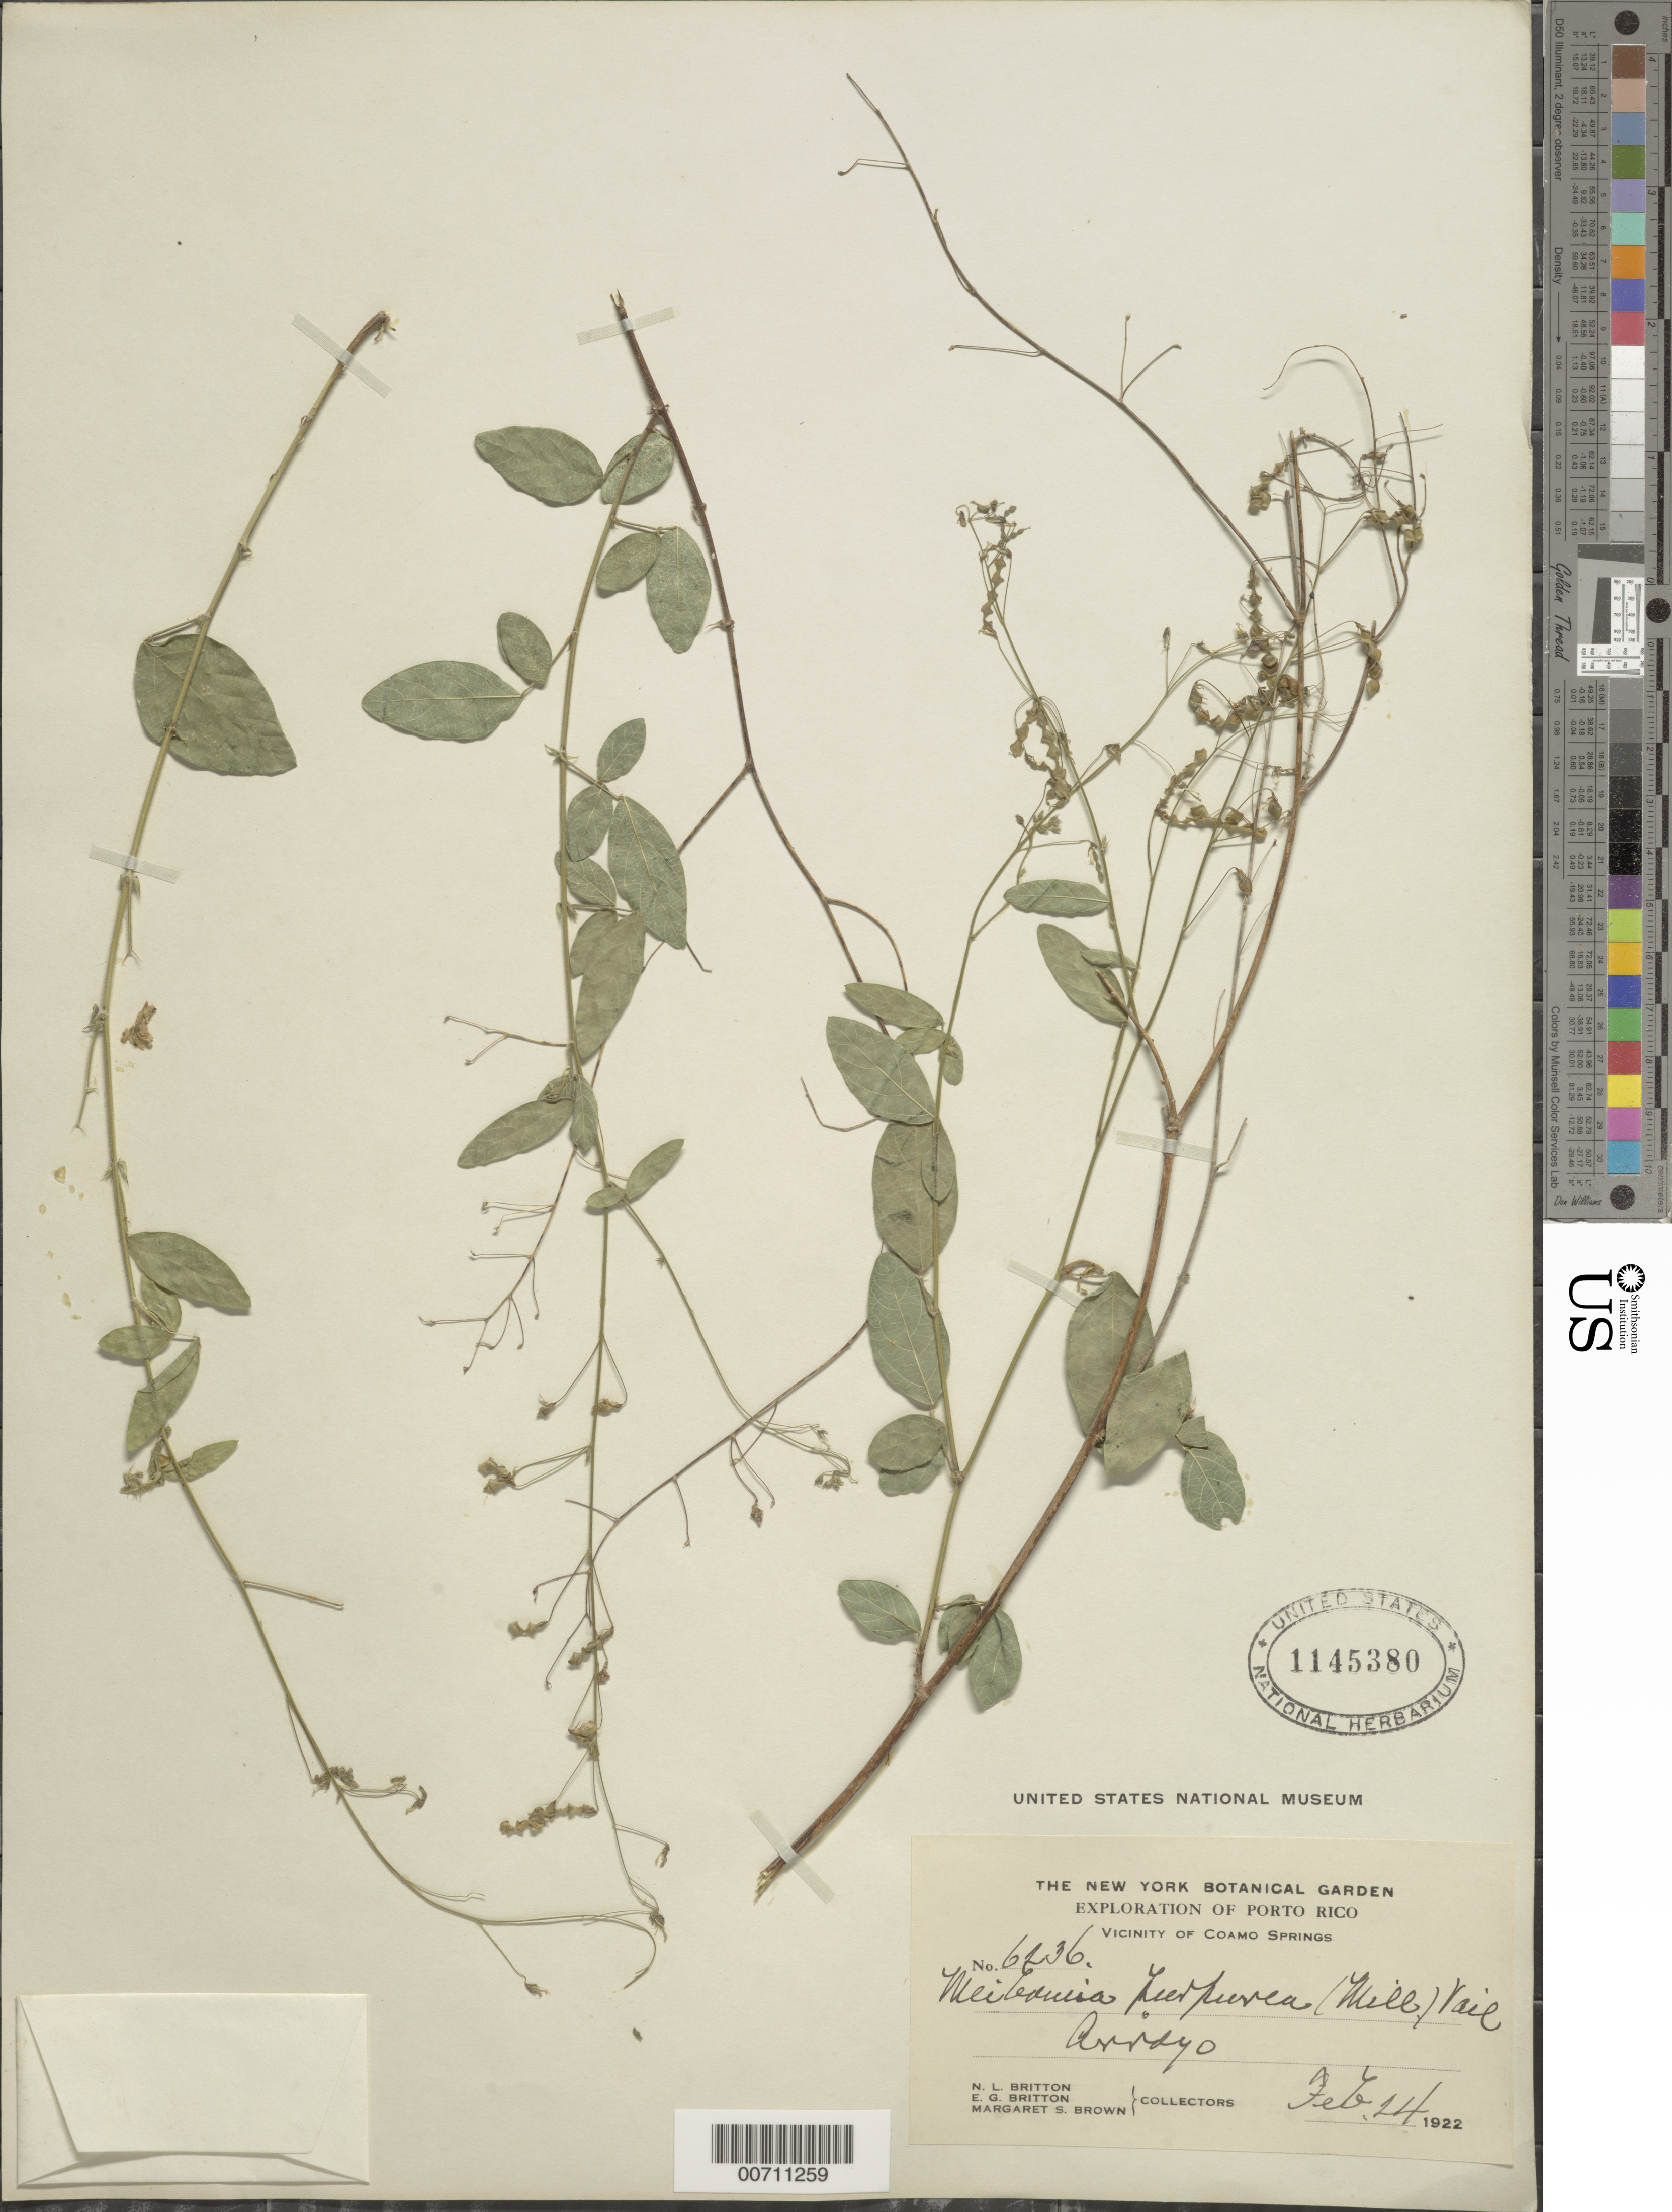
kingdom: Plantae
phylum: Tracheophyta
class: Magnoliopsida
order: Fabales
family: Fabaceae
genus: Desmodium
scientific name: Desmodium tortuosum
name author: (Sw.) DC.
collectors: N. Britton, E. G. Britton & M. S. Brown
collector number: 6236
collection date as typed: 24 Feb 1922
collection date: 1922-02-24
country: Puerto Rico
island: Greater Antilles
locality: Coamo Springs, vic of, Arroyo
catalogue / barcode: US 1145380